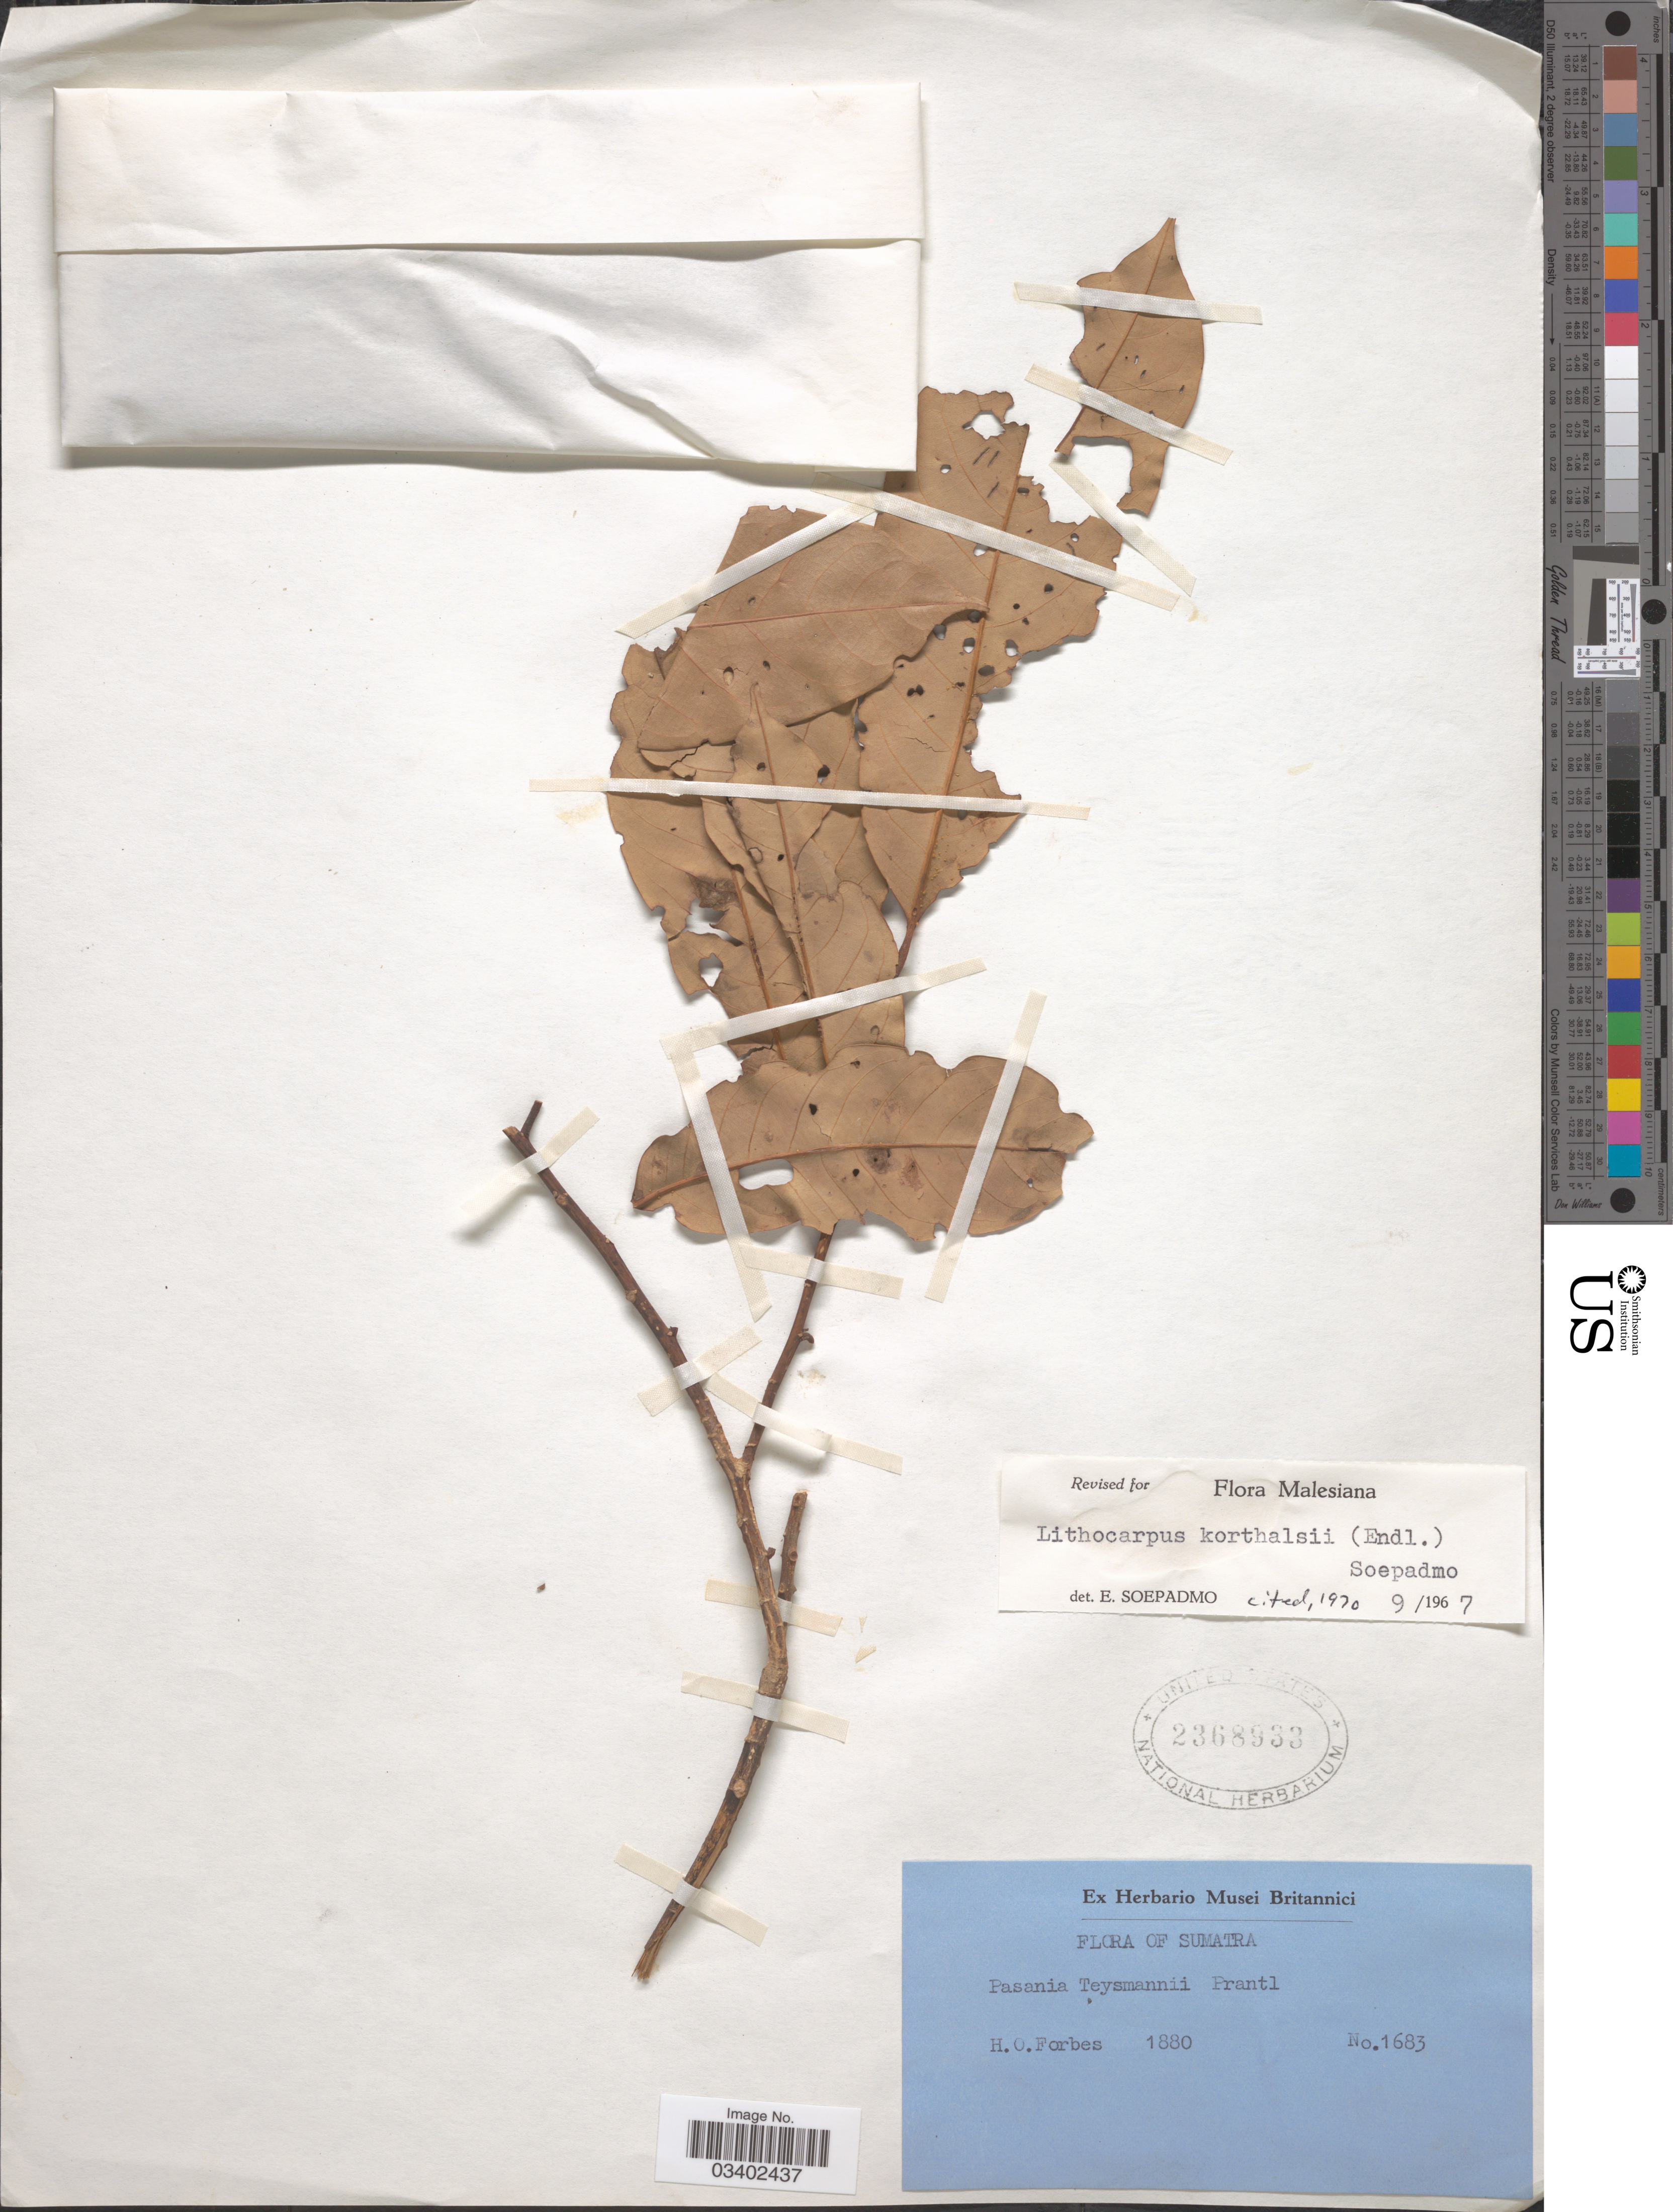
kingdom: Plantae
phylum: Tracheophyta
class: Magnoliopsida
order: Fagales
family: Fagaceae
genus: Lithocarpus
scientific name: Lithocarpus korthalsii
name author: (Endl.) Soepadmo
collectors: H. O. Forbes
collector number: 1683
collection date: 1880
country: Indonesia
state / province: Sumatra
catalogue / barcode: US 2368933